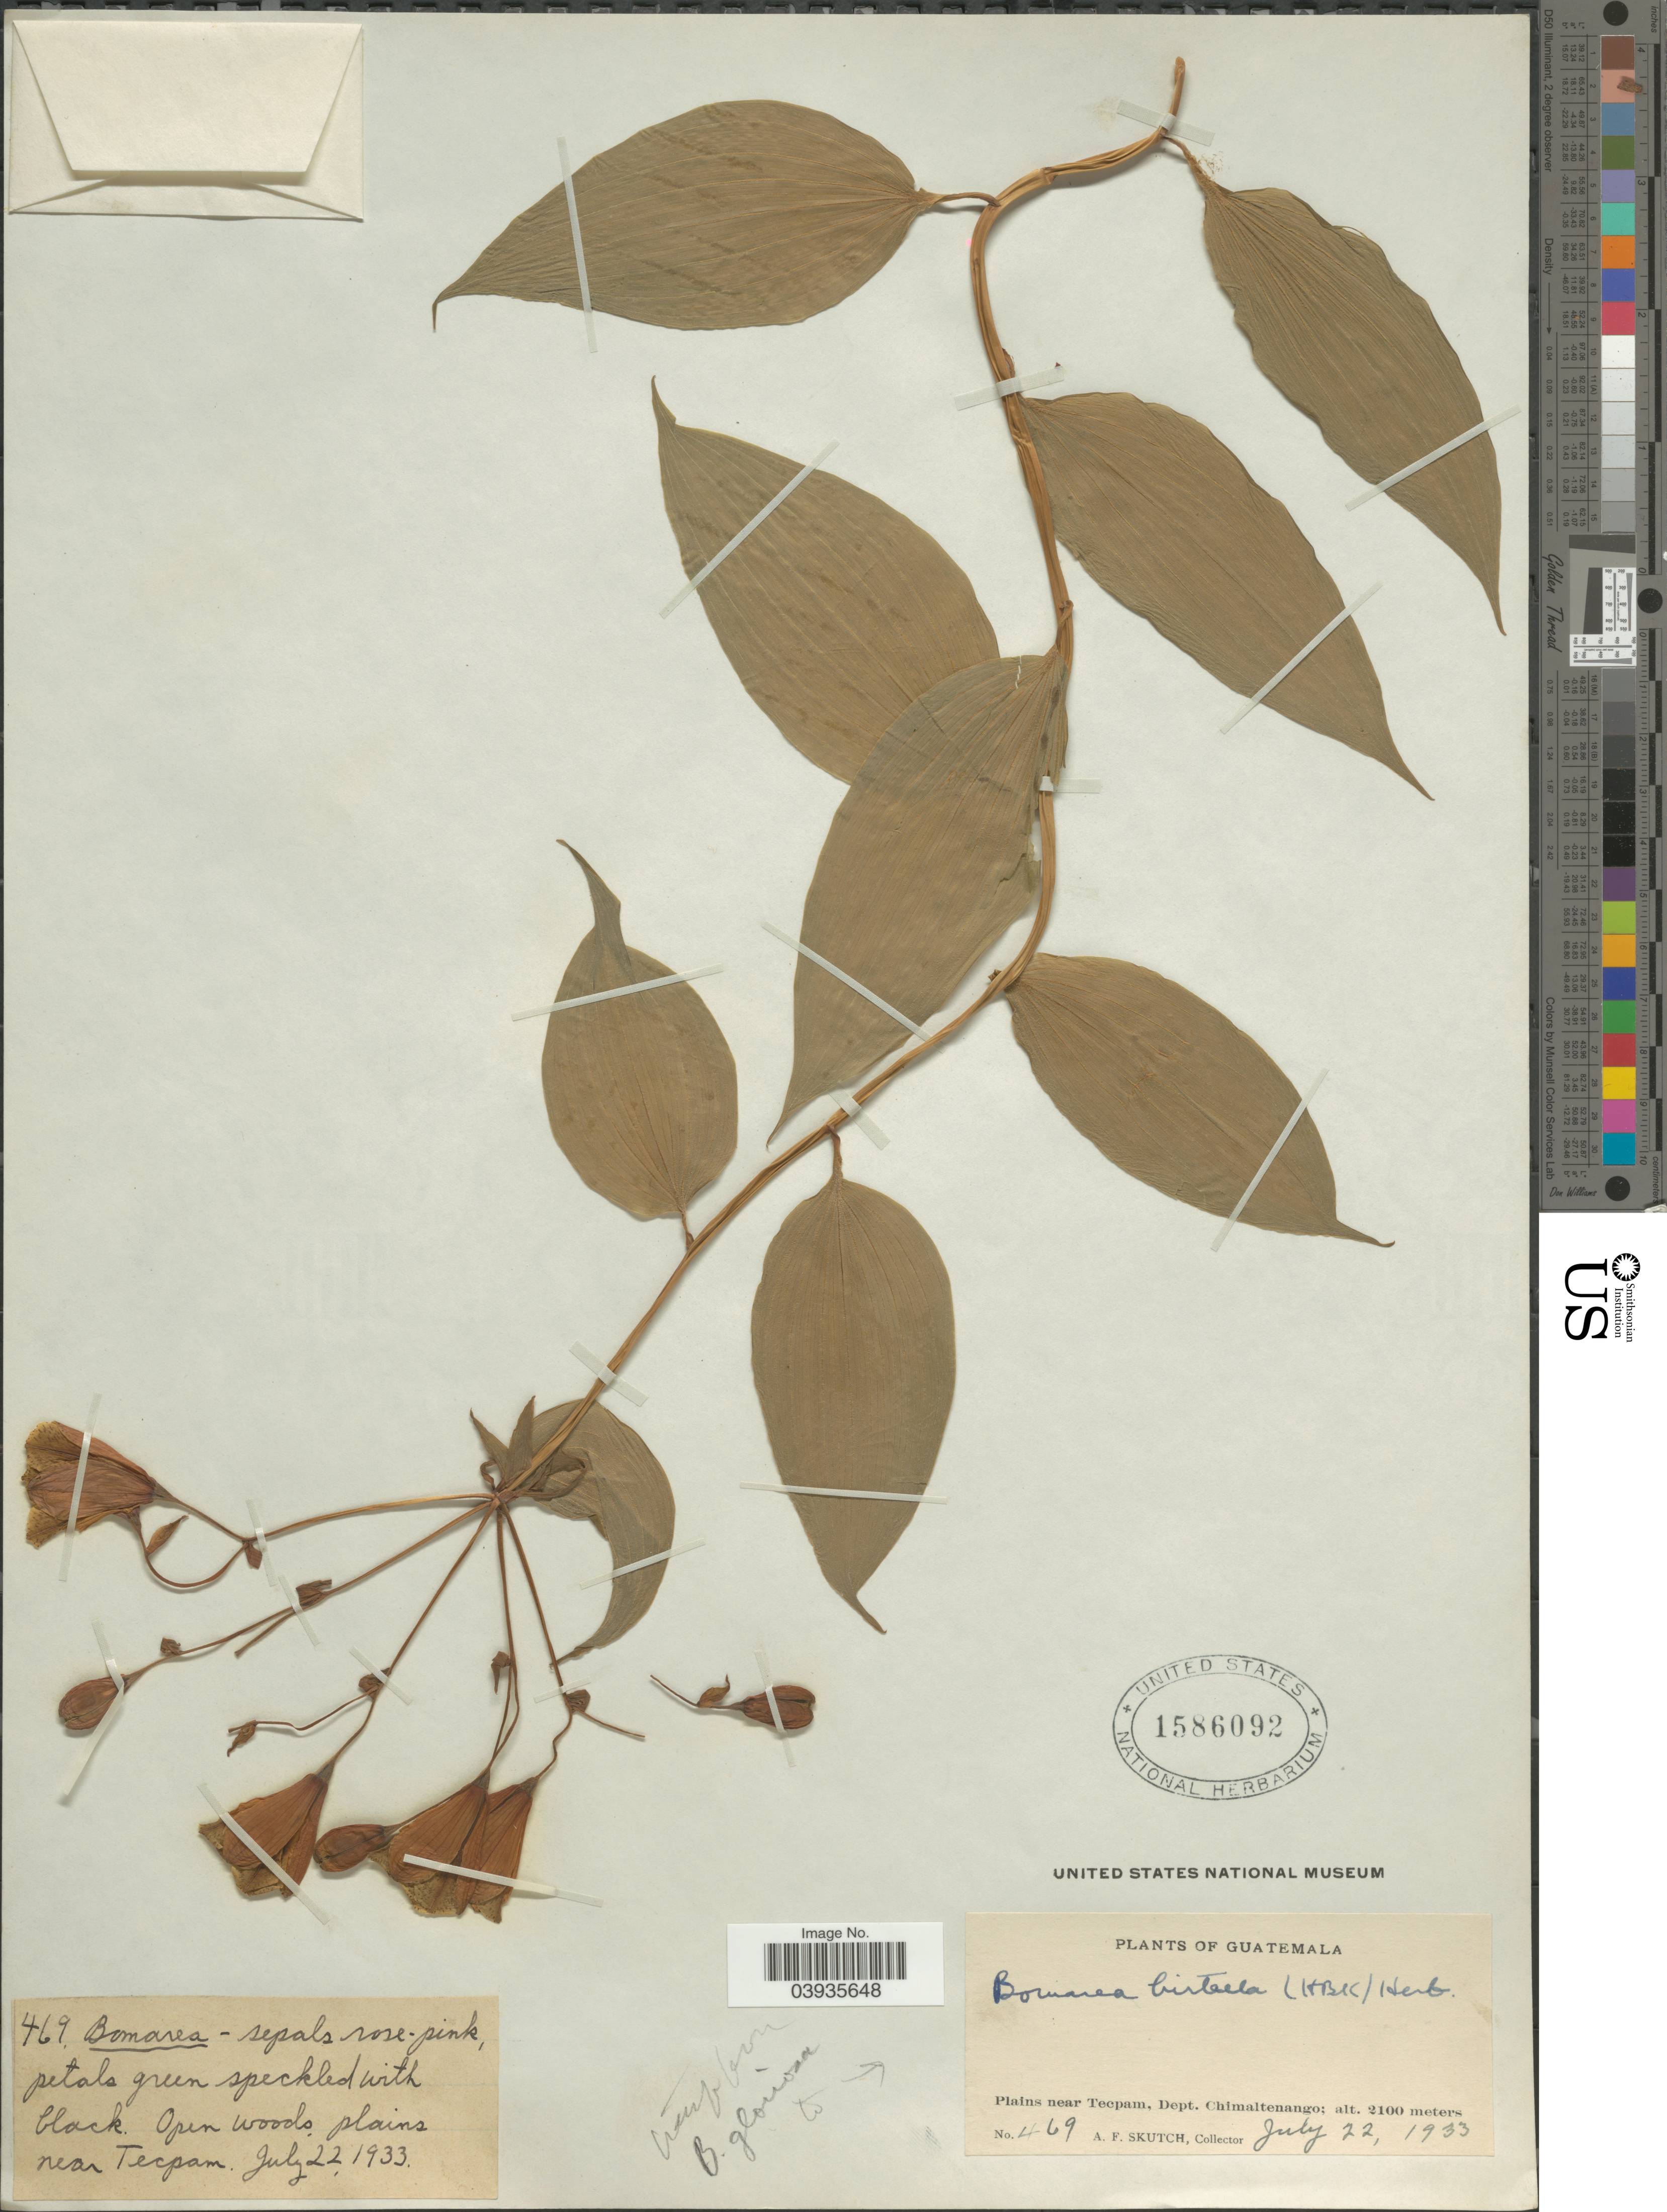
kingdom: Plantae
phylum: Tracheophyta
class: Liliopsida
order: Liliales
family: Alstroemeriaceae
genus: Bomarea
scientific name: Bomarea gloriosa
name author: (Schltdl.) M. Roem.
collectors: A. F. Skutch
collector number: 469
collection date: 1933-07-22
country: Guatemala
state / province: Chimaltenango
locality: Plains near Tecpam, Dept. Chimaltenango.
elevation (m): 2100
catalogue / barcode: US 1586092